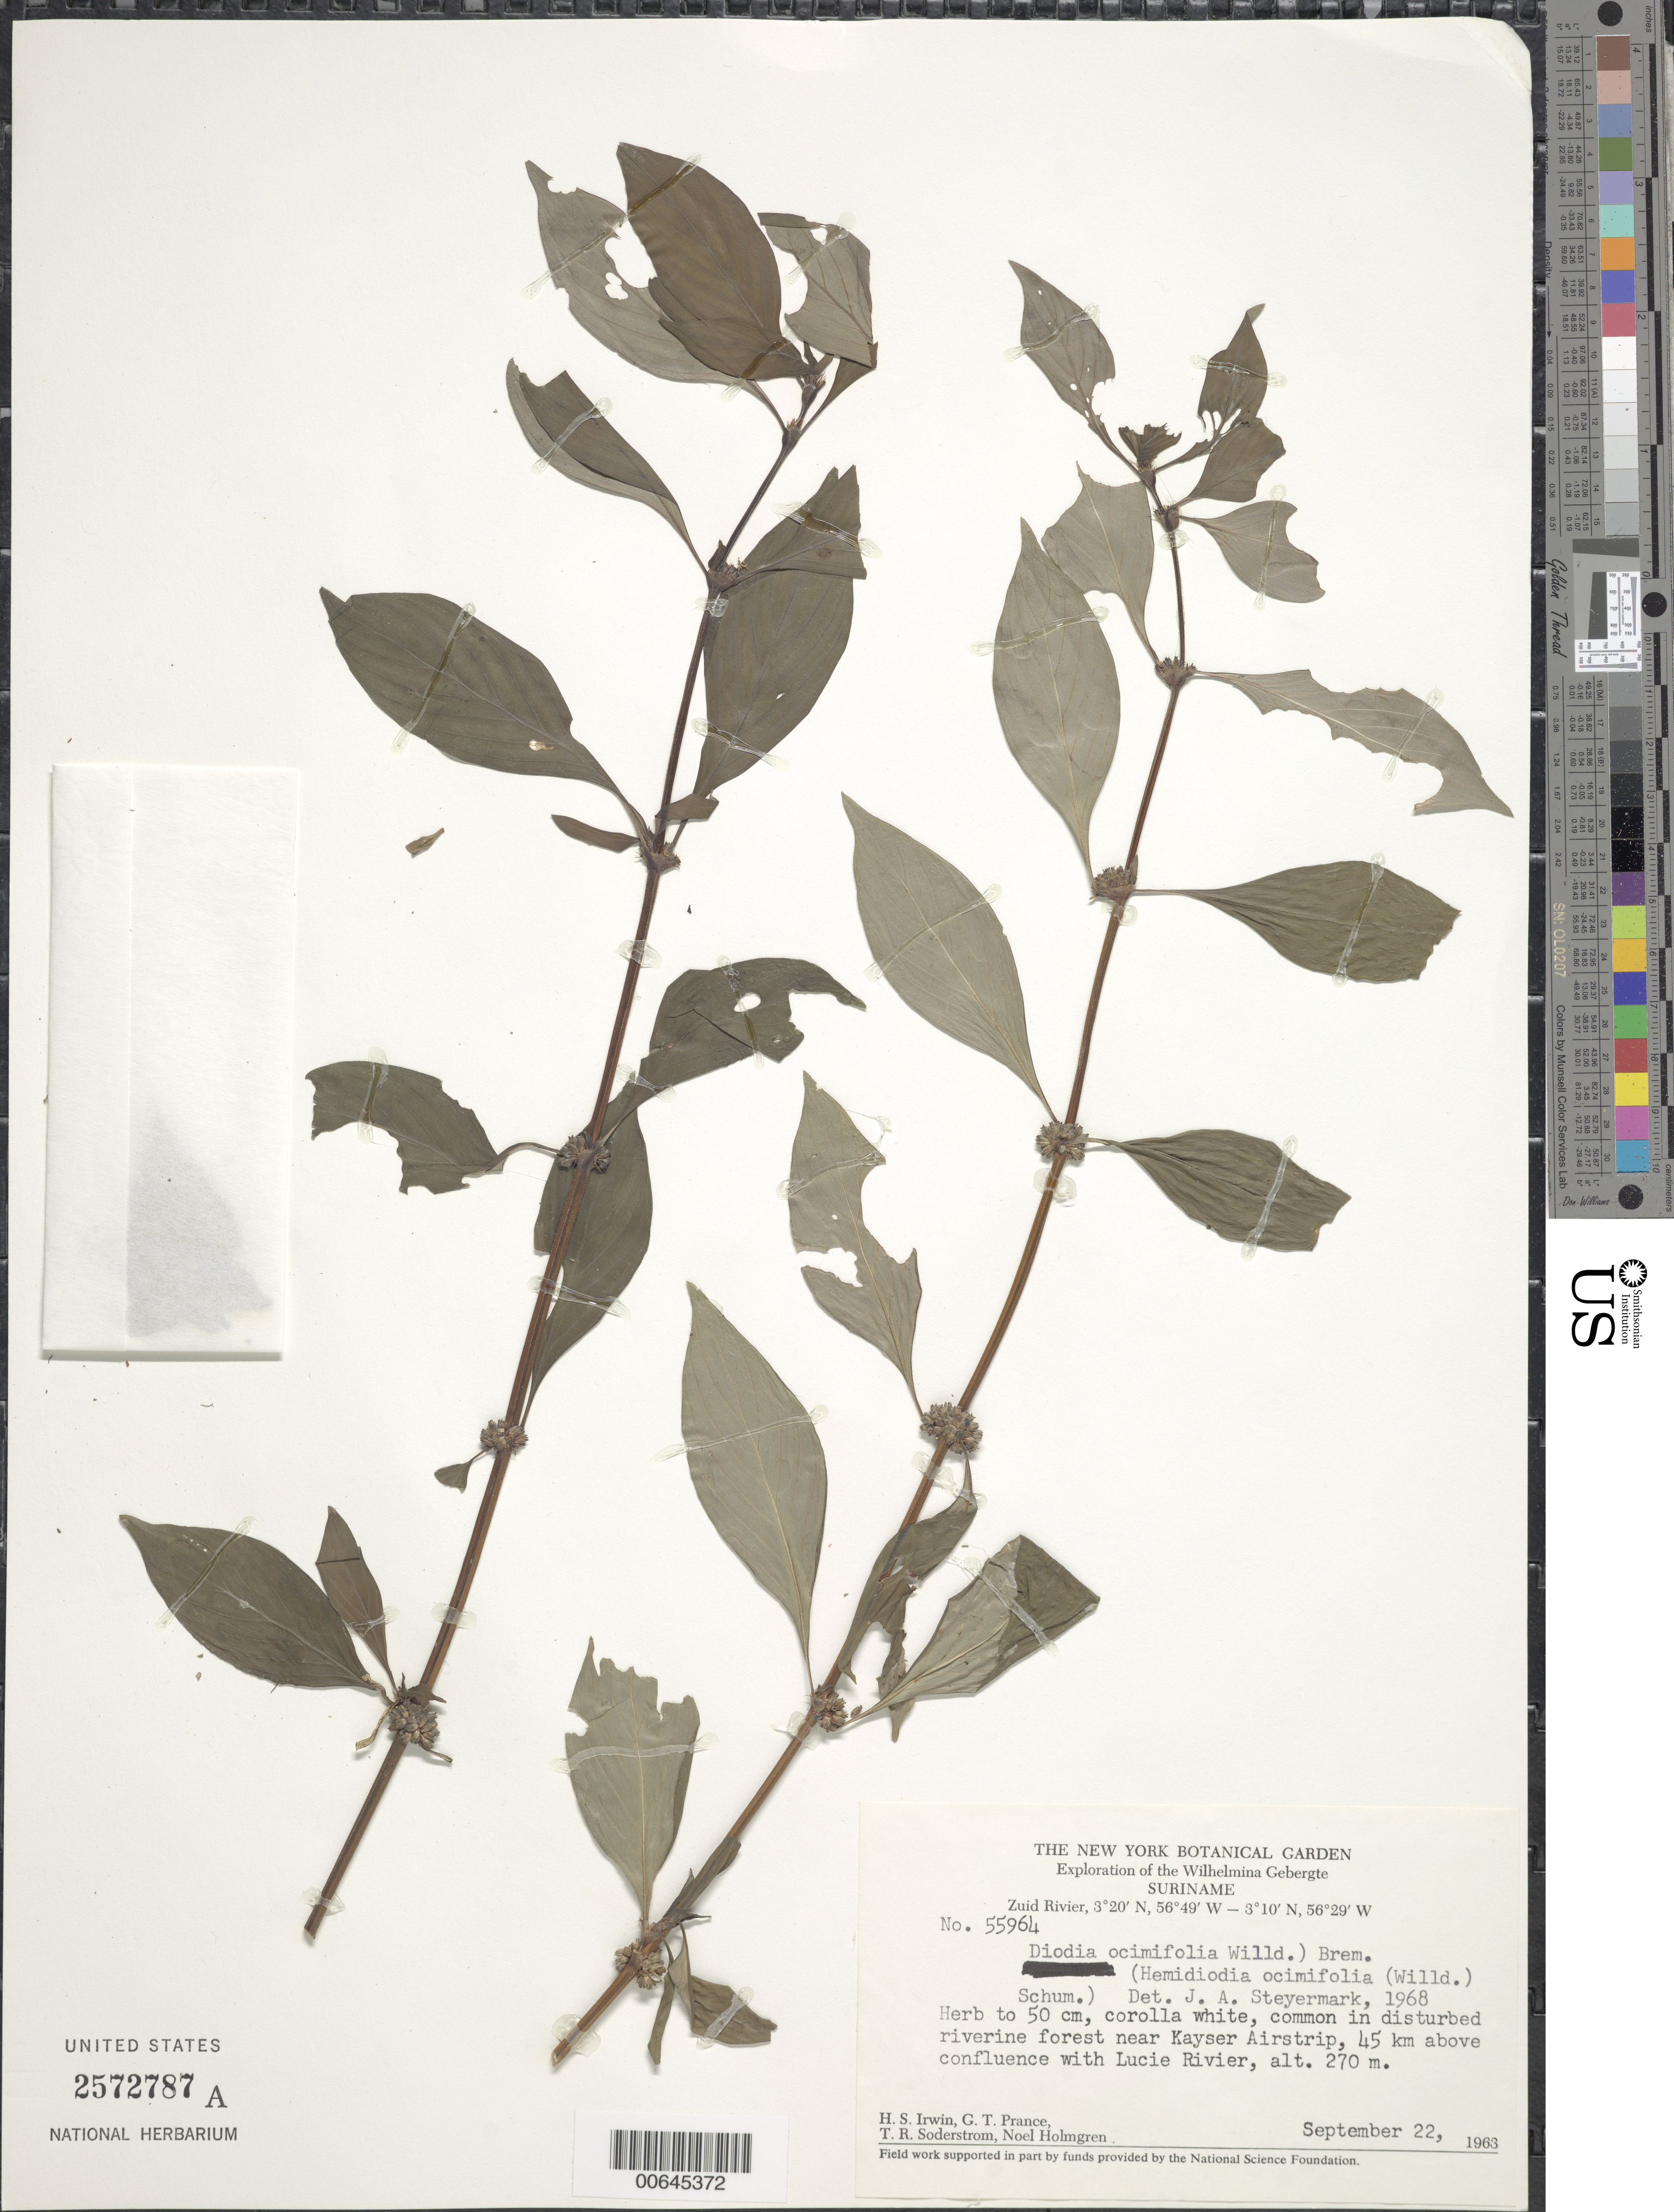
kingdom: Plantae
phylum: Tracheophyta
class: Magnoliopsida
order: Gentianales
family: Rubiaceae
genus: Diodia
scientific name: Diodia ocymifolia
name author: (Willd. ex Roem. & Schult.) Bremek.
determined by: Steyermark, Julian A., (VEN)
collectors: H. Irwin, G. T. Prance, T. R. Soderstrom & N. H. Holmgren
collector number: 55964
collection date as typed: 22-Sep-63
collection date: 1963-09-22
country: Suriname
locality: Kayser Airstrip, Zuid R., 45 km above confl. with Lucie R., Wilhelmina Gebergte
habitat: Disturbed riverine forest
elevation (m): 270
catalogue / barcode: US 2572787A